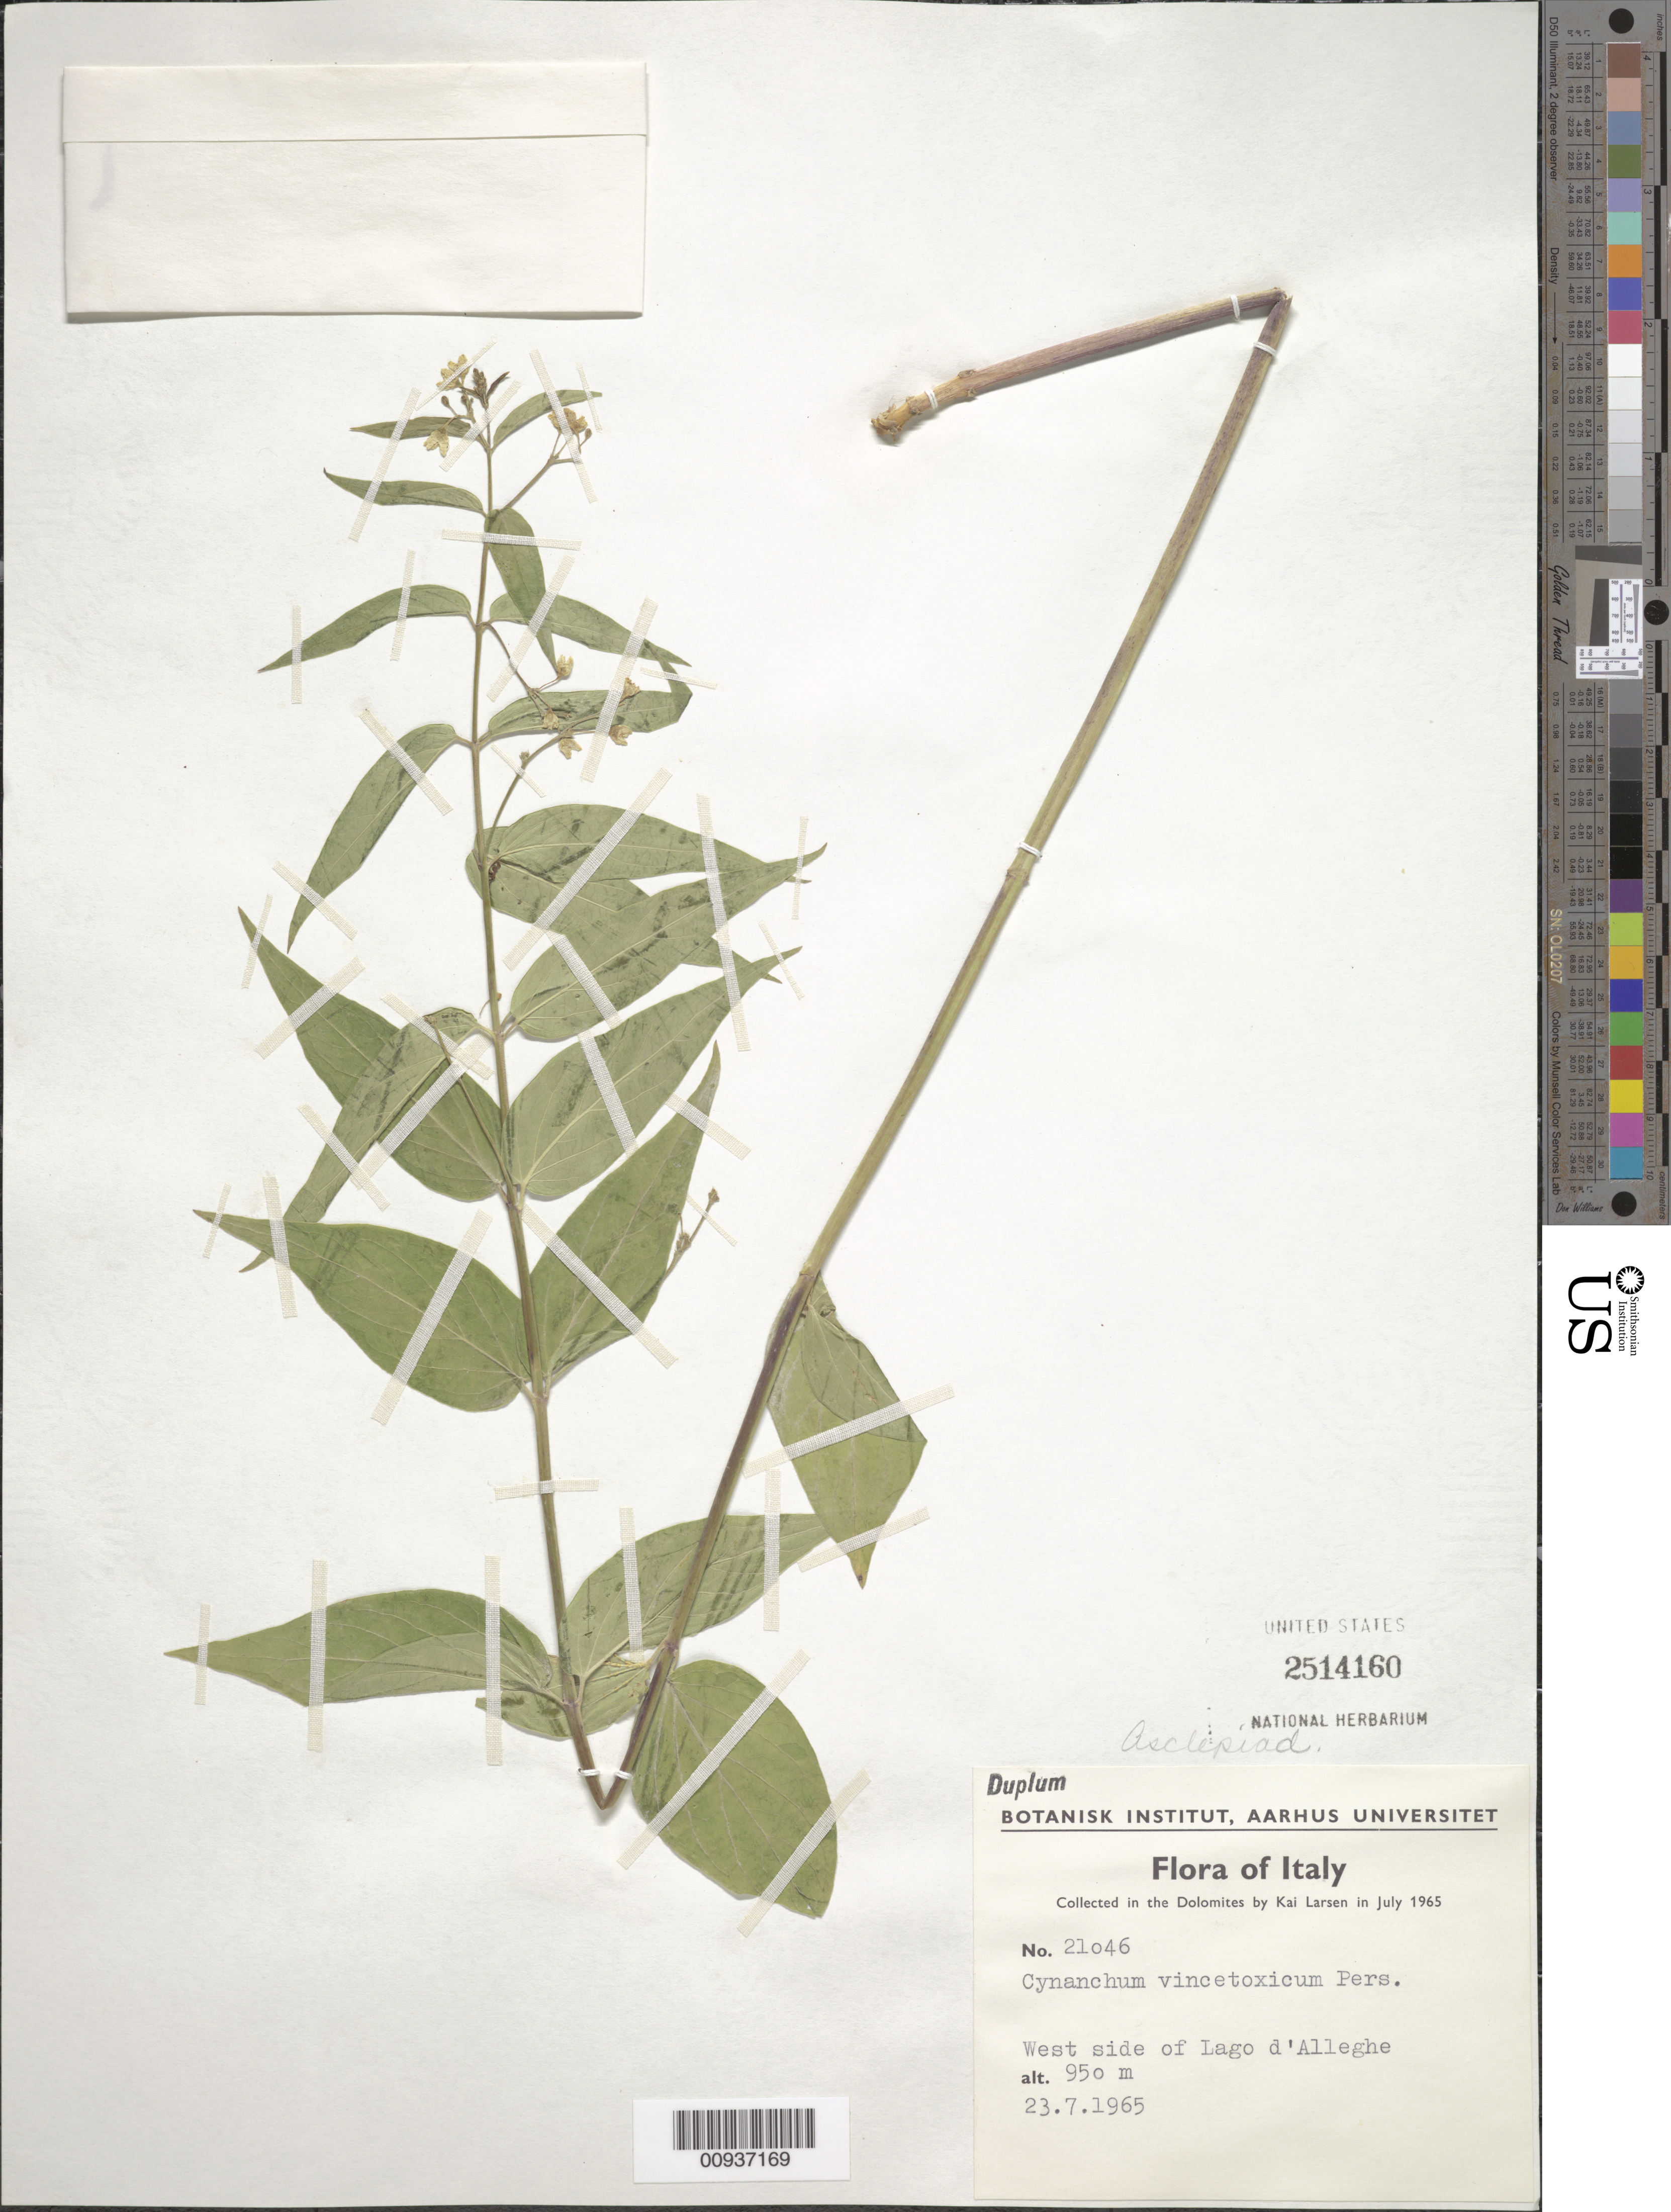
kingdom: Plantae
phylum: Tracheophyta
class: Magnoliopsida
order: Gentianales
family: Apocynaceae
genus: Cynanchum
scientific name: Cynanchum vincetoxicum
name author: Pers.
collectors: K. Larsen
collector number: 21046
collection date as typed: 23 Jul 1965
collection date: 1965-07-23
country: Italy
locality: west side of Lago d'Alleghe. Dolomites.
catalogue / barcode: US 2514160